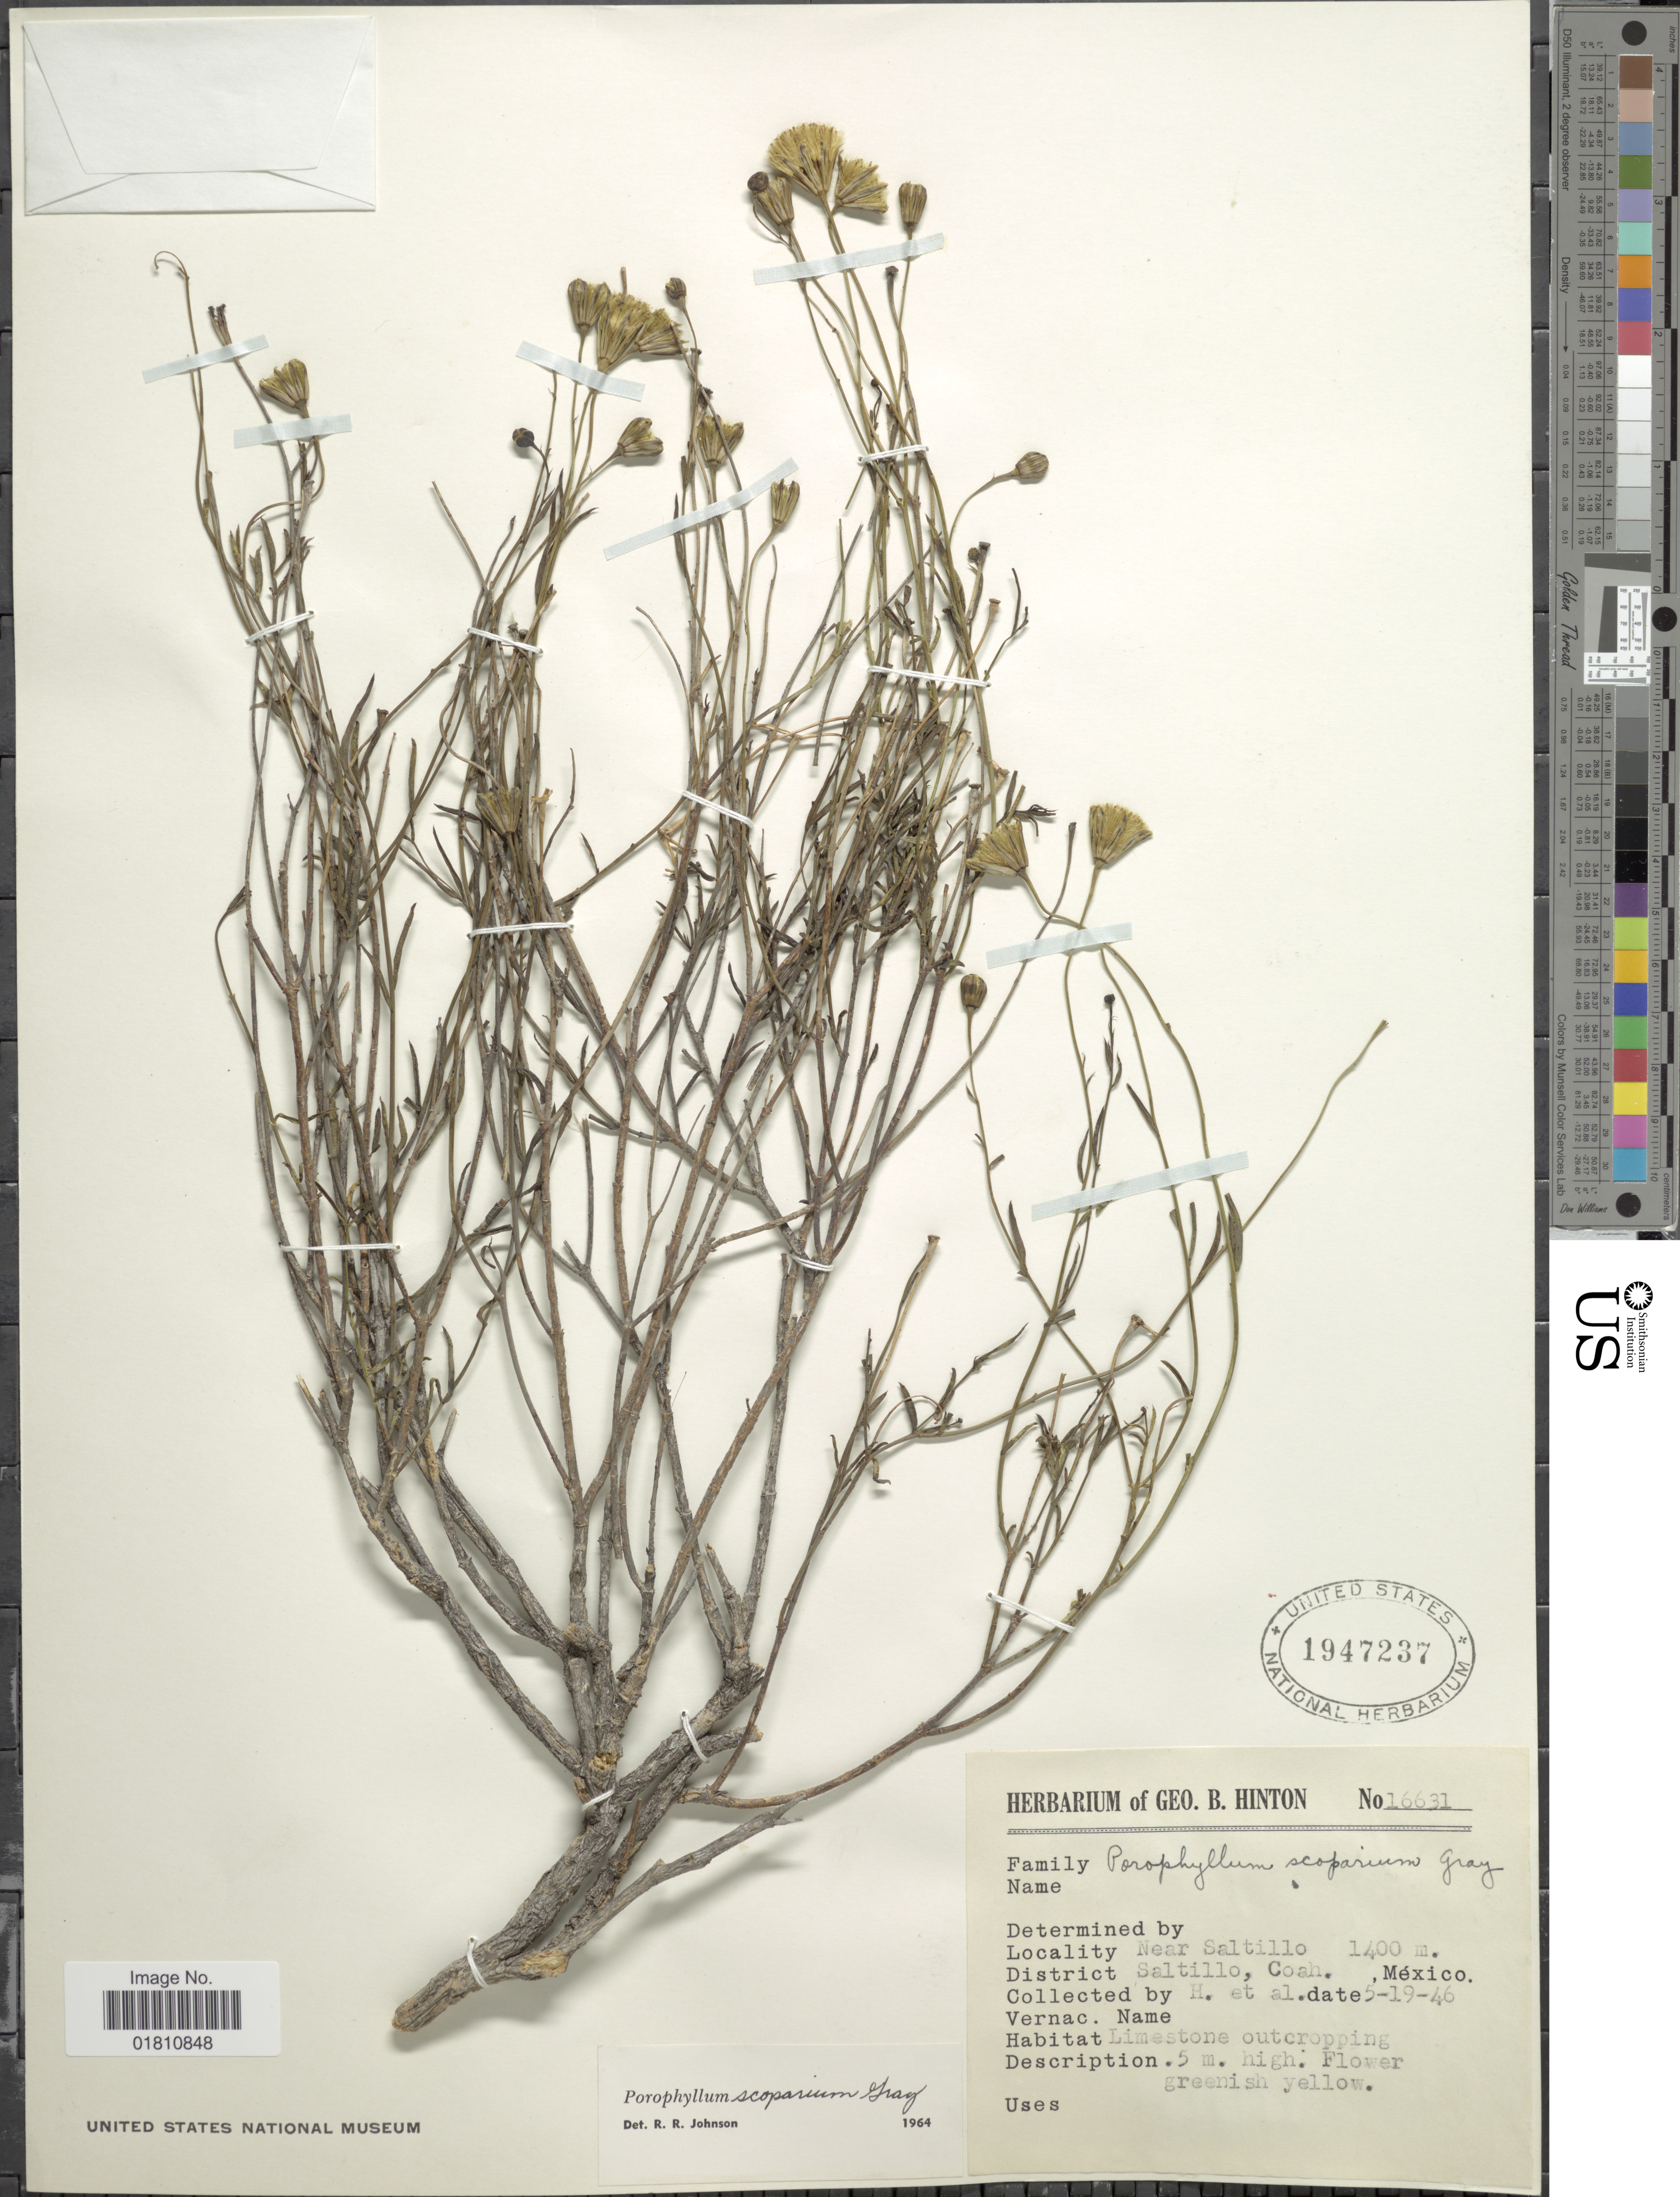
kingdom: Plantae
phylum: Tracheophyta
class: Magnoliopsida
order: Asterales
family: Asteraceae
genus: Porophyllum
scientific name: Porophyllum scoparium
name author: A. Gray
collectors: G. B. Hinton & et al.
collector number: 16631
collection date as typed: Transcribed d/m/y: 19/5/46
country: Mexico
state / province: Coahuila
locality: Near Saltillo, District Saltillo.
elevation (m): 1400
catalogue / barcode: US 1947237